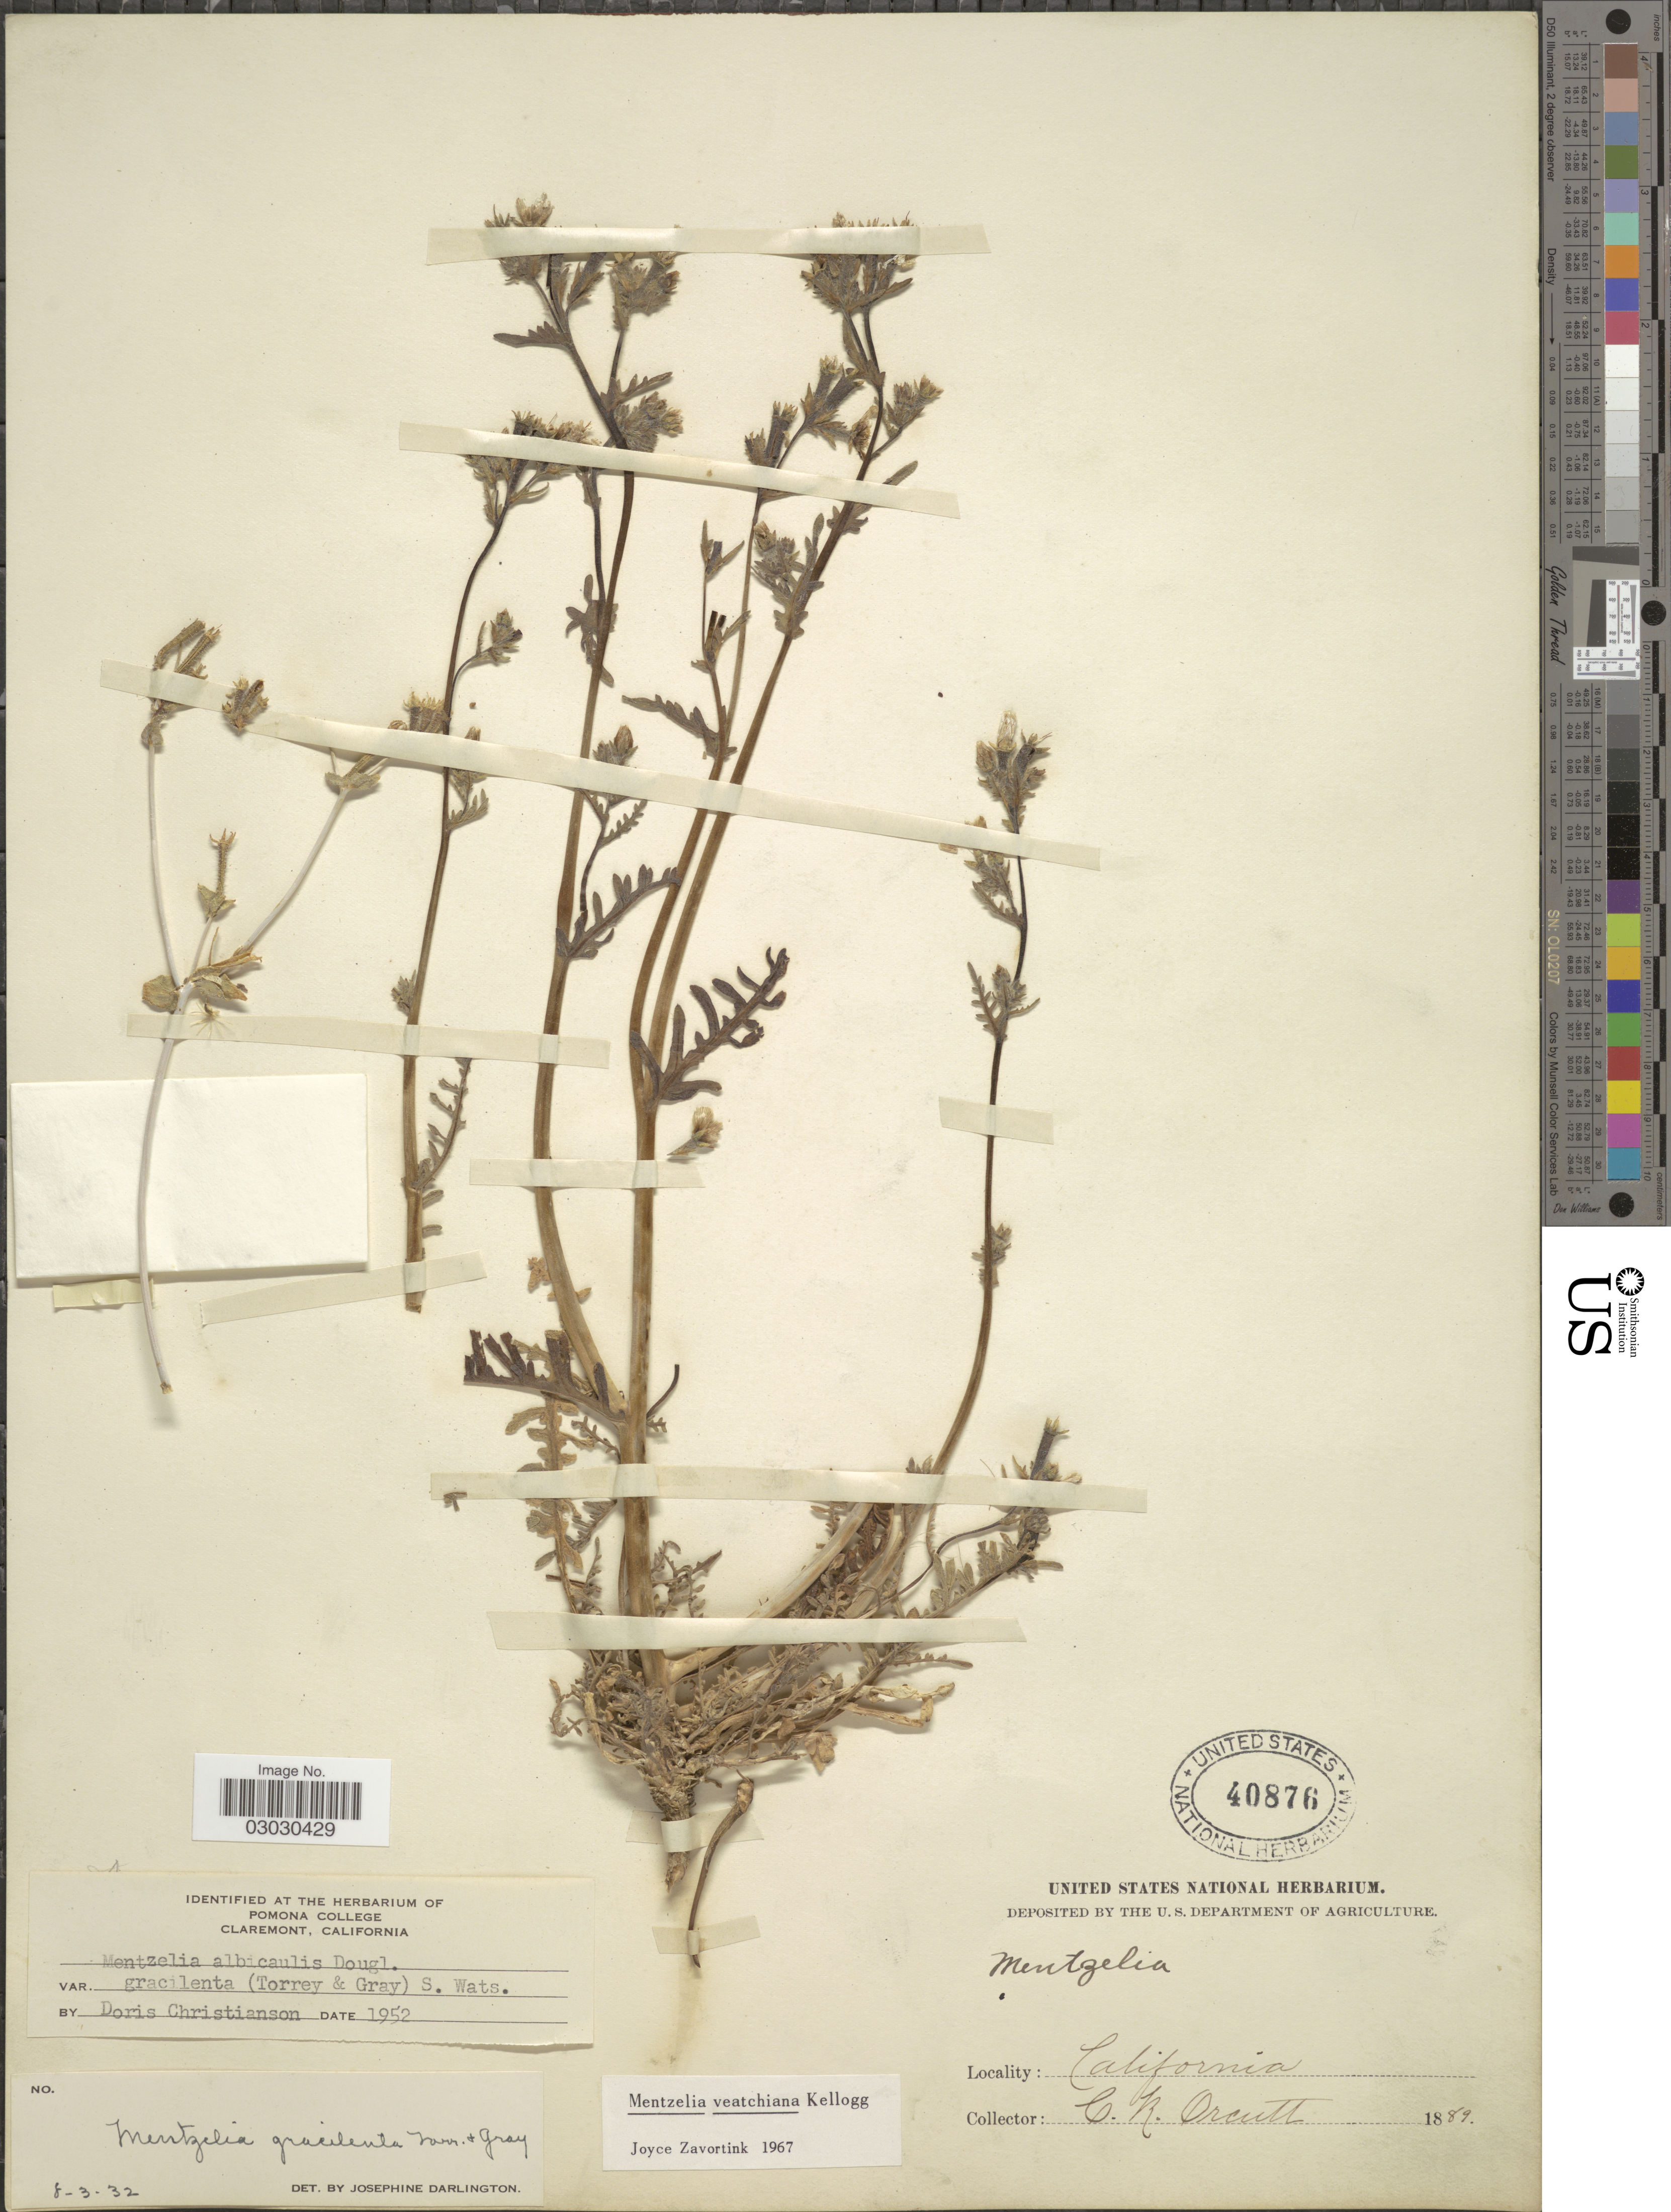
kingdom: Plantae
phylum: Tracheophyta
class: Magnoliopsida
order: Cornales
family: Loasaceae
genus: Mentzelia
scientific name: Mentzelia veatchiana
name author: Kellogg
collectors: C. R. Orcutt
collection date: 1889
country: United States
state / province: California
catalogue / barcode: US 40876